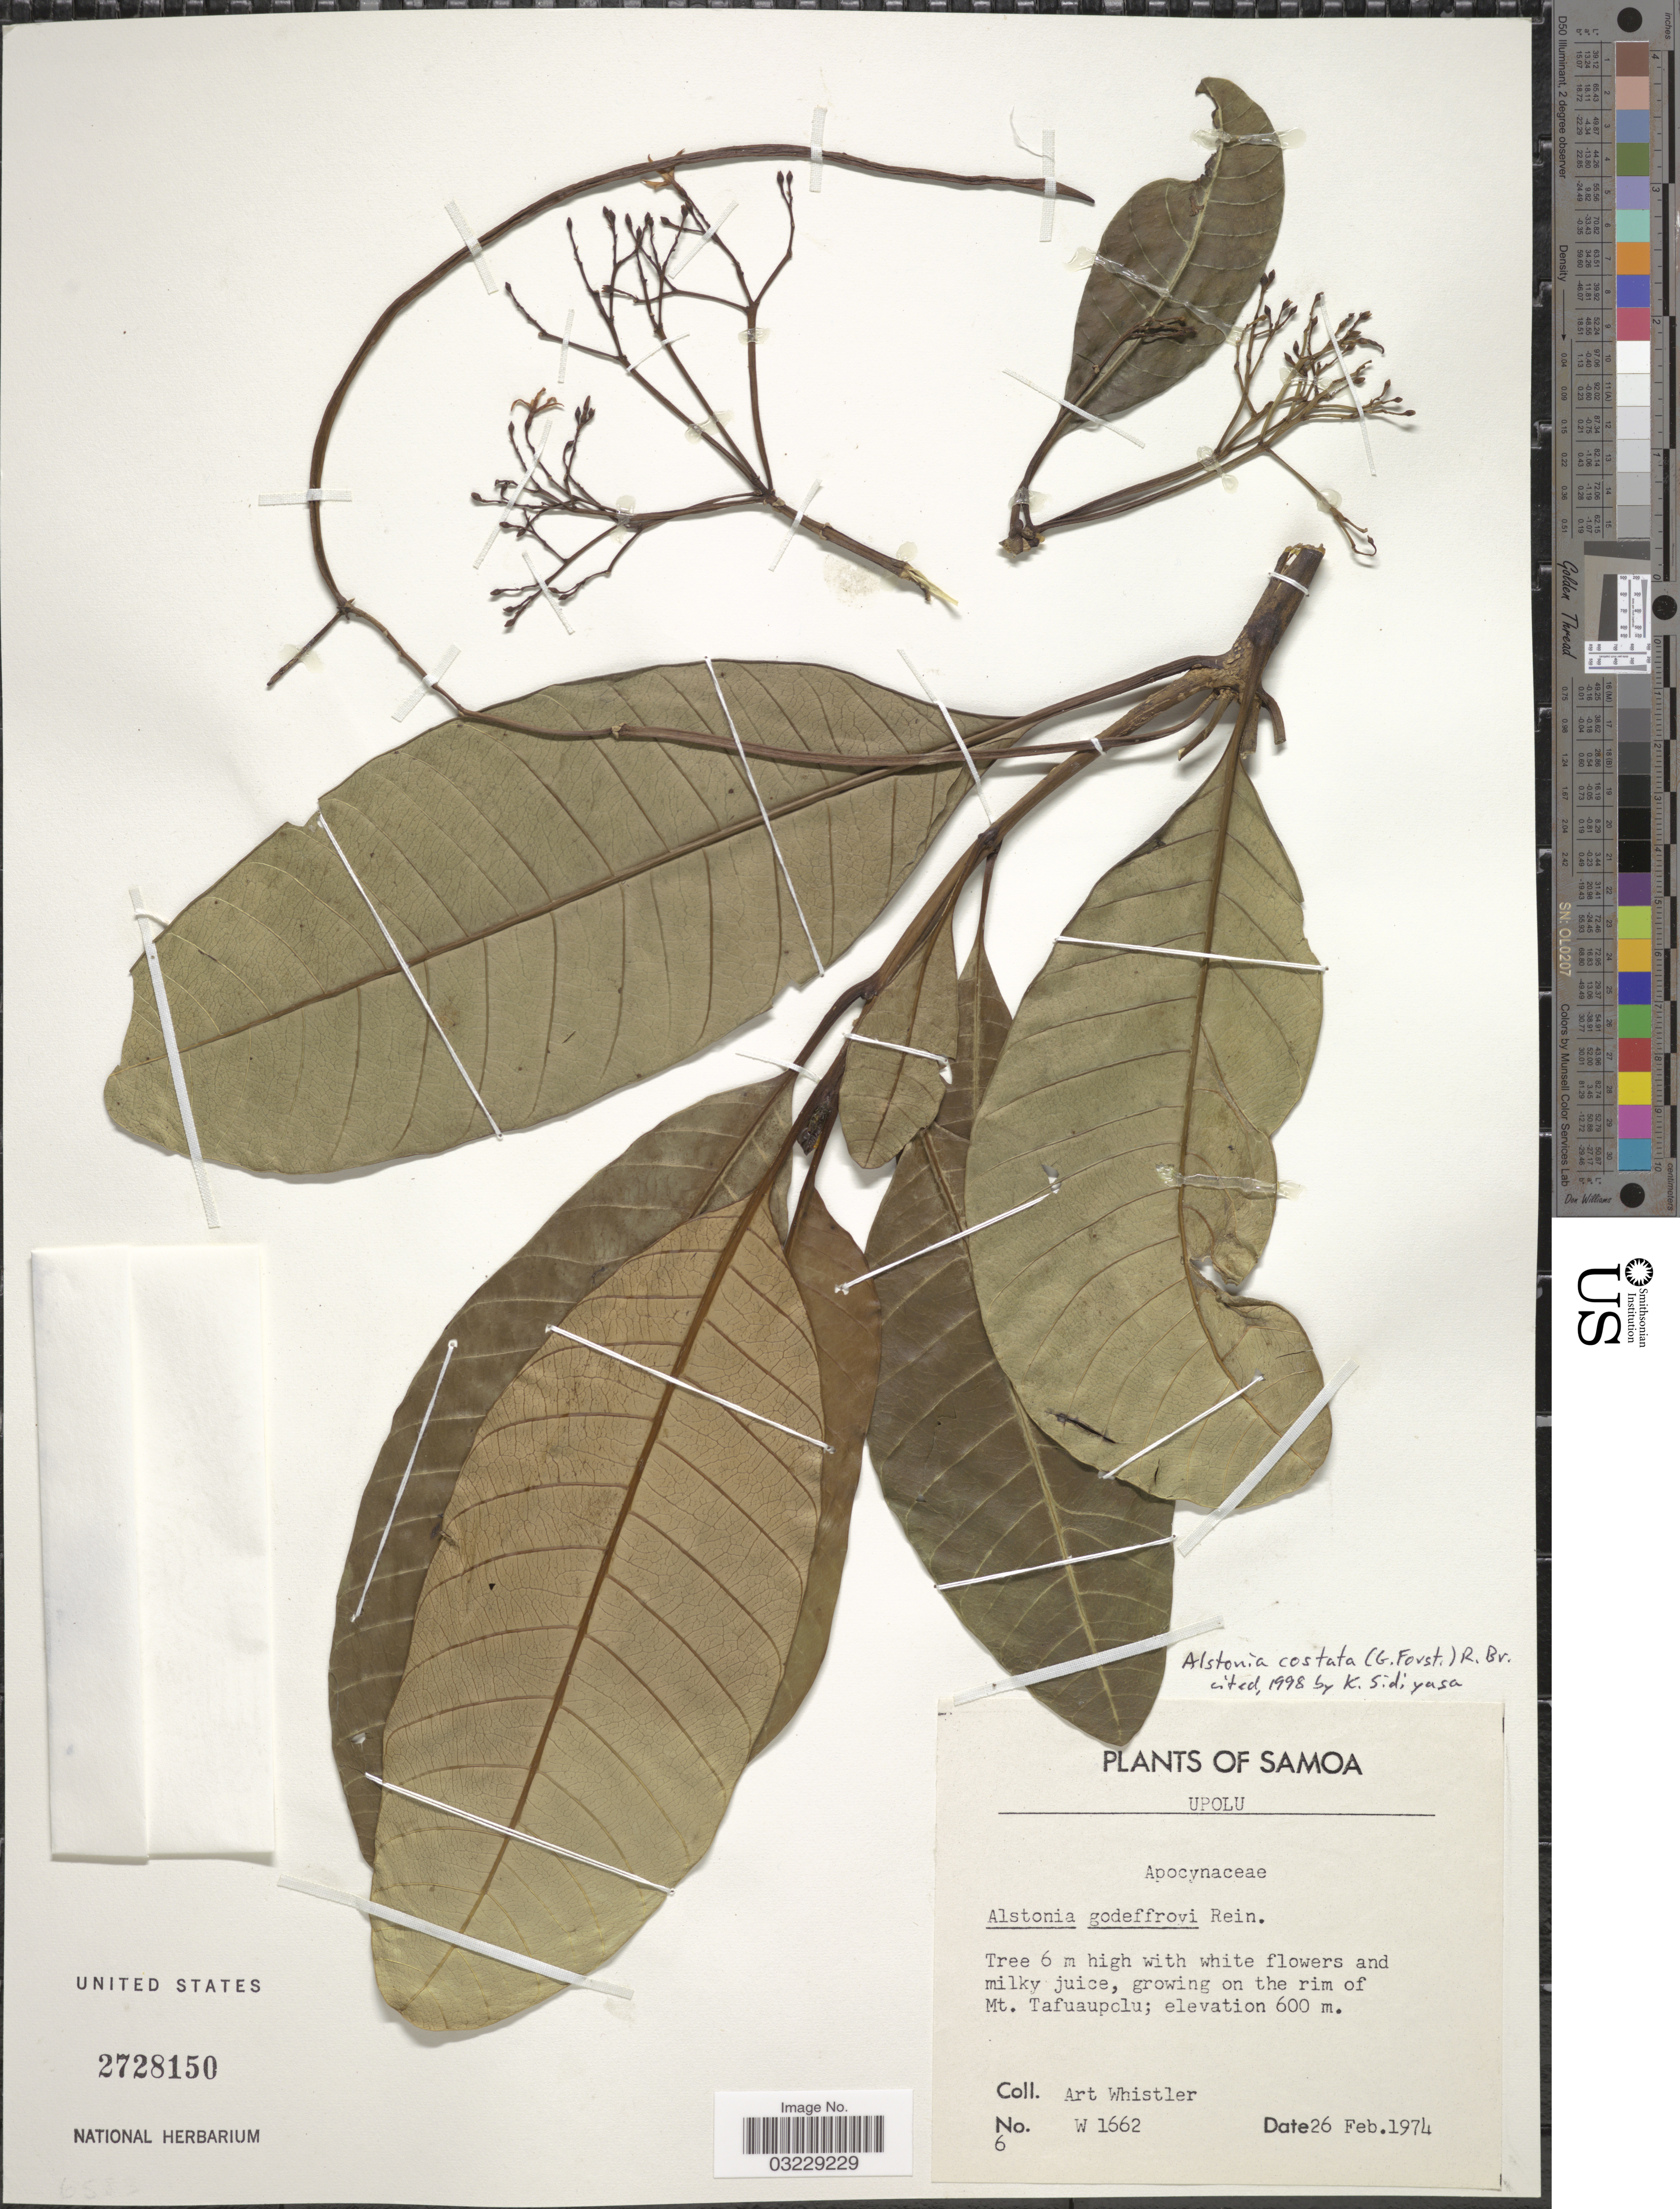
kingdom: Plantae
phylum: Tracheophyta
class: Magnoliopsida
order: Gentianales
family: Apocynaceae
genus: Alstonia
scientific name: Alstonia costata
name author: (G. Forst.) R. Br.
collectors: A. Whistler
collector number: W1662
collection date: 1974-02-26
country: Samoa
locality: Samoa. Upolu. On the rim of Mt. Tafuaupolu.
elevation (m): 600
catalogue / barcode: US 2728150